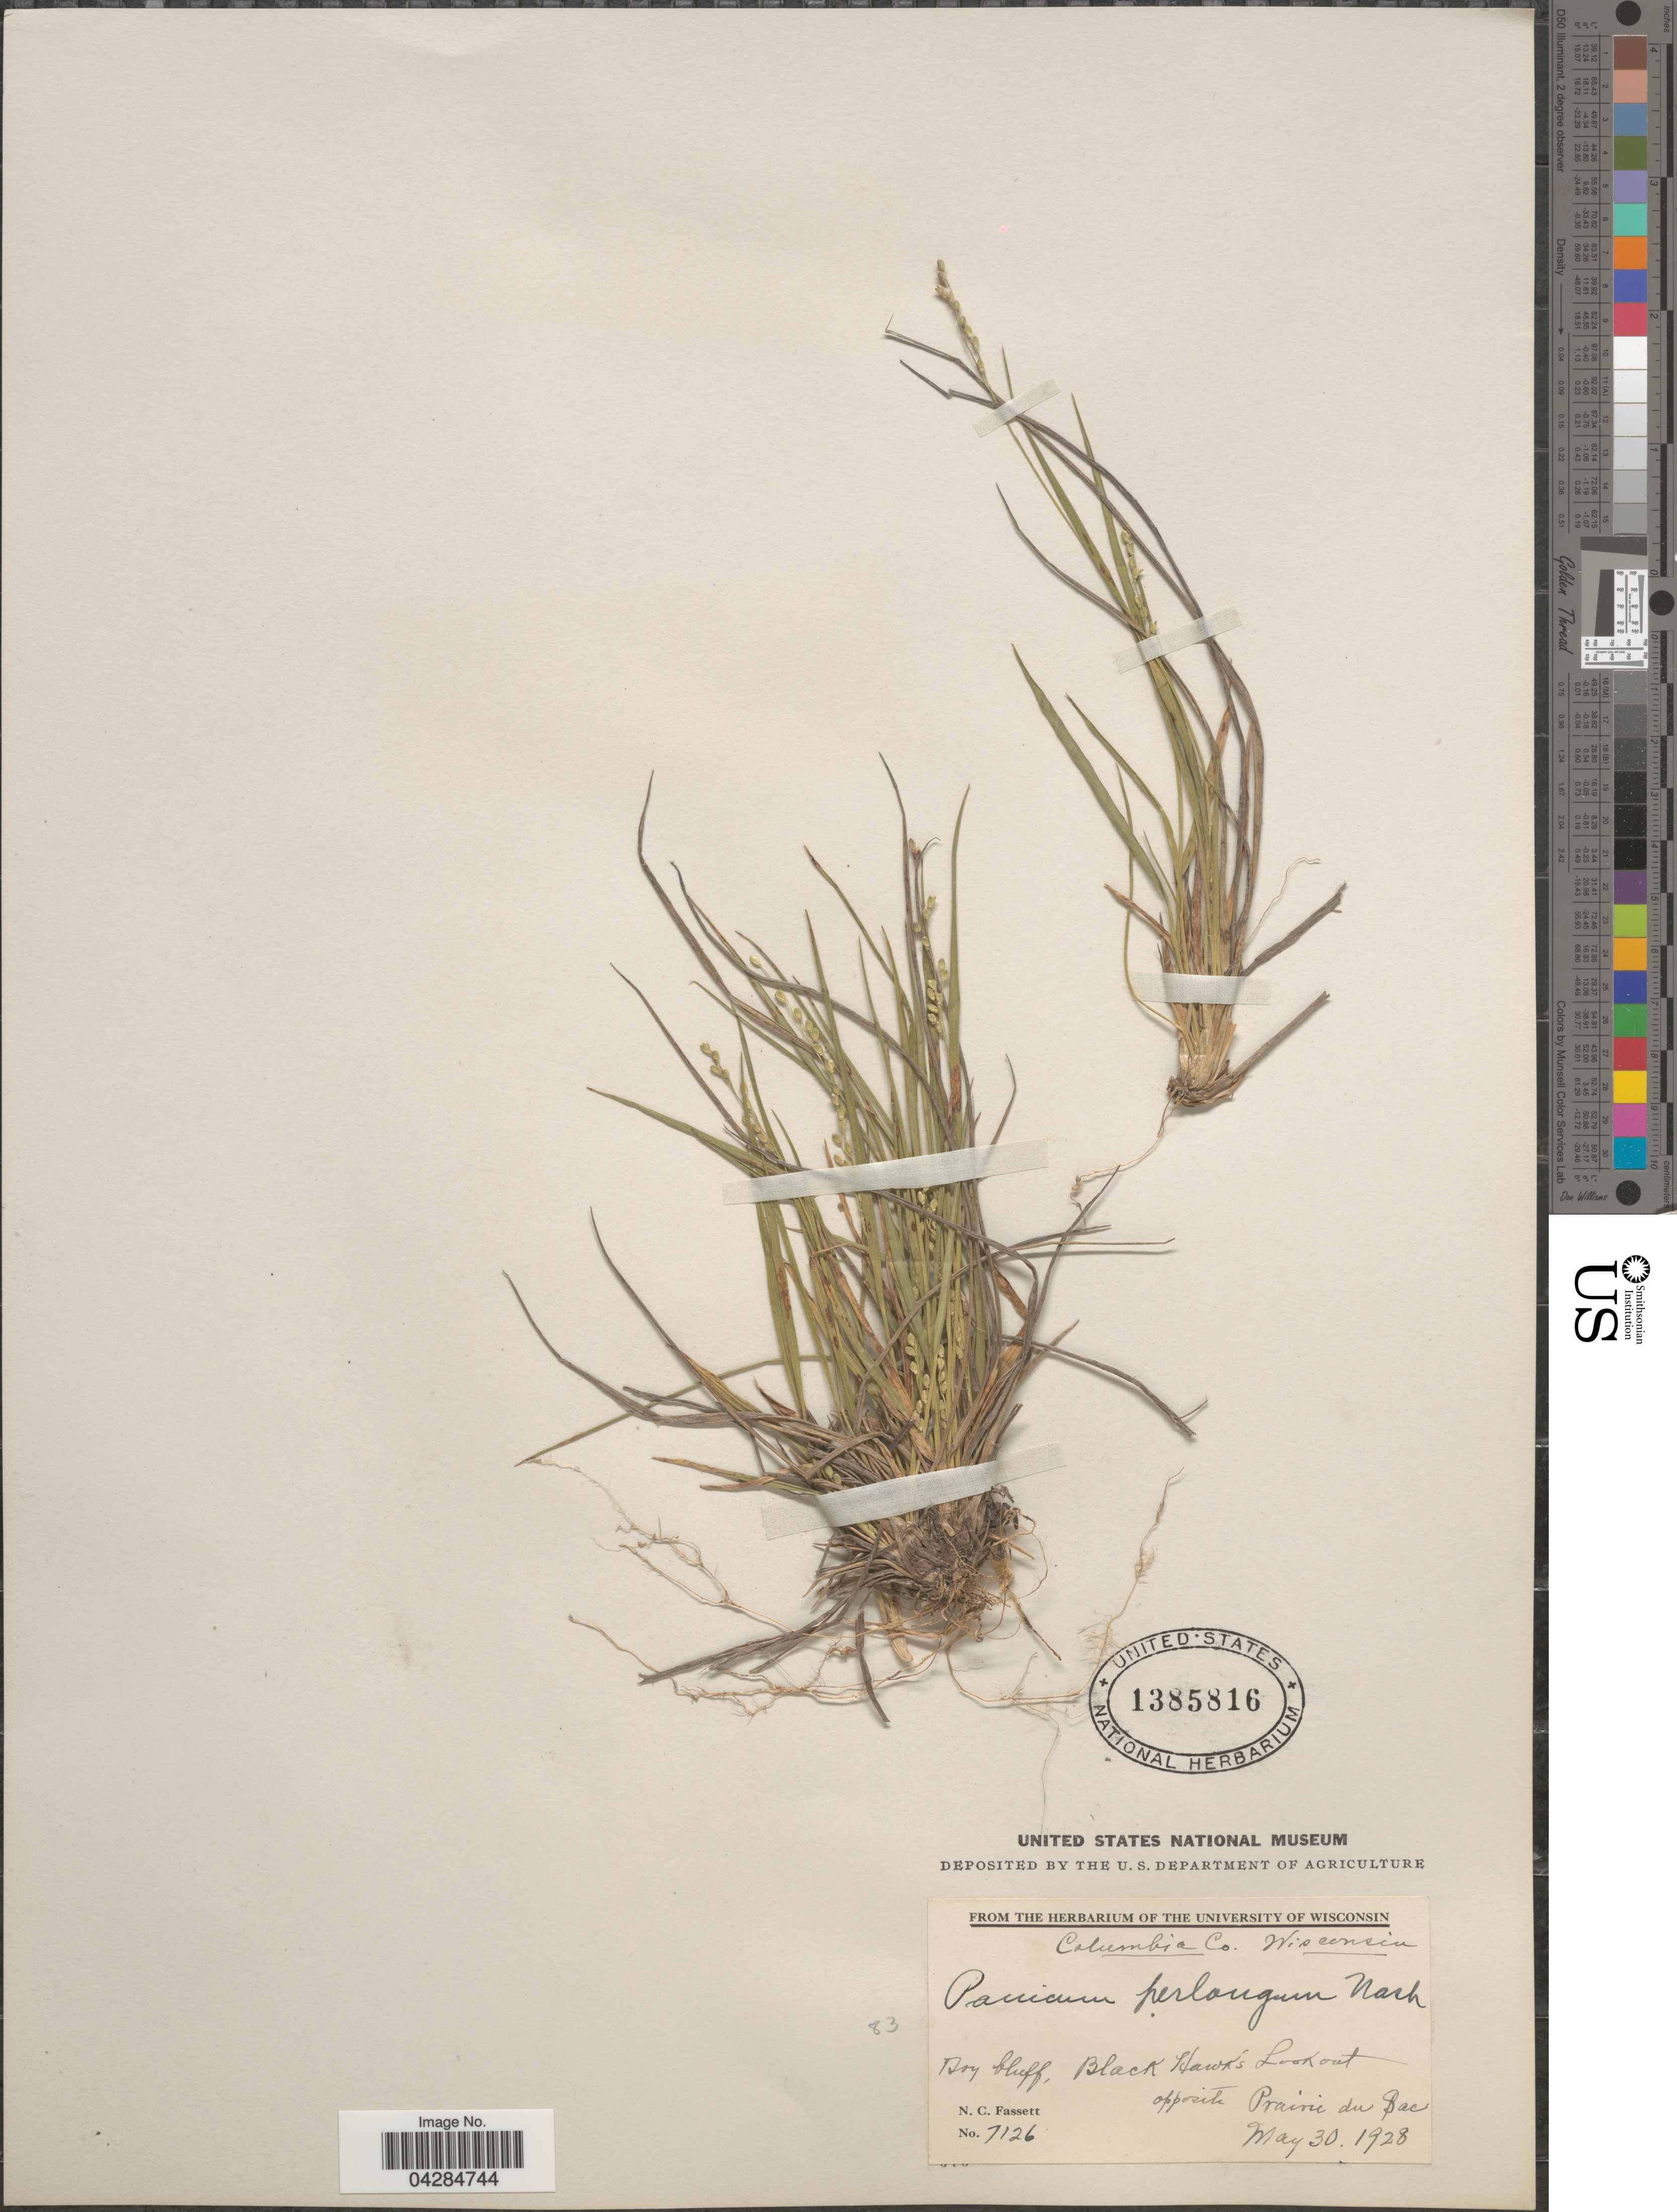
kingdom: Plantae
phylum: Tracheophyta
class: Liliopsida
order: Poales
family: Poaceae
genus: Dichanthelium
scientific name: Dichanthelium perlongum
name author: (Nash) Freckmann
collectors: N. C. Fassett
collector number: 7126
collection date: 1928-05-30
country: United States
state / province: Wisconsin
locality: Columbia Co. Dry bluff, Black Hawks Lookout opposite Prairie du Bac.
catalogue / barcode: US 1385816